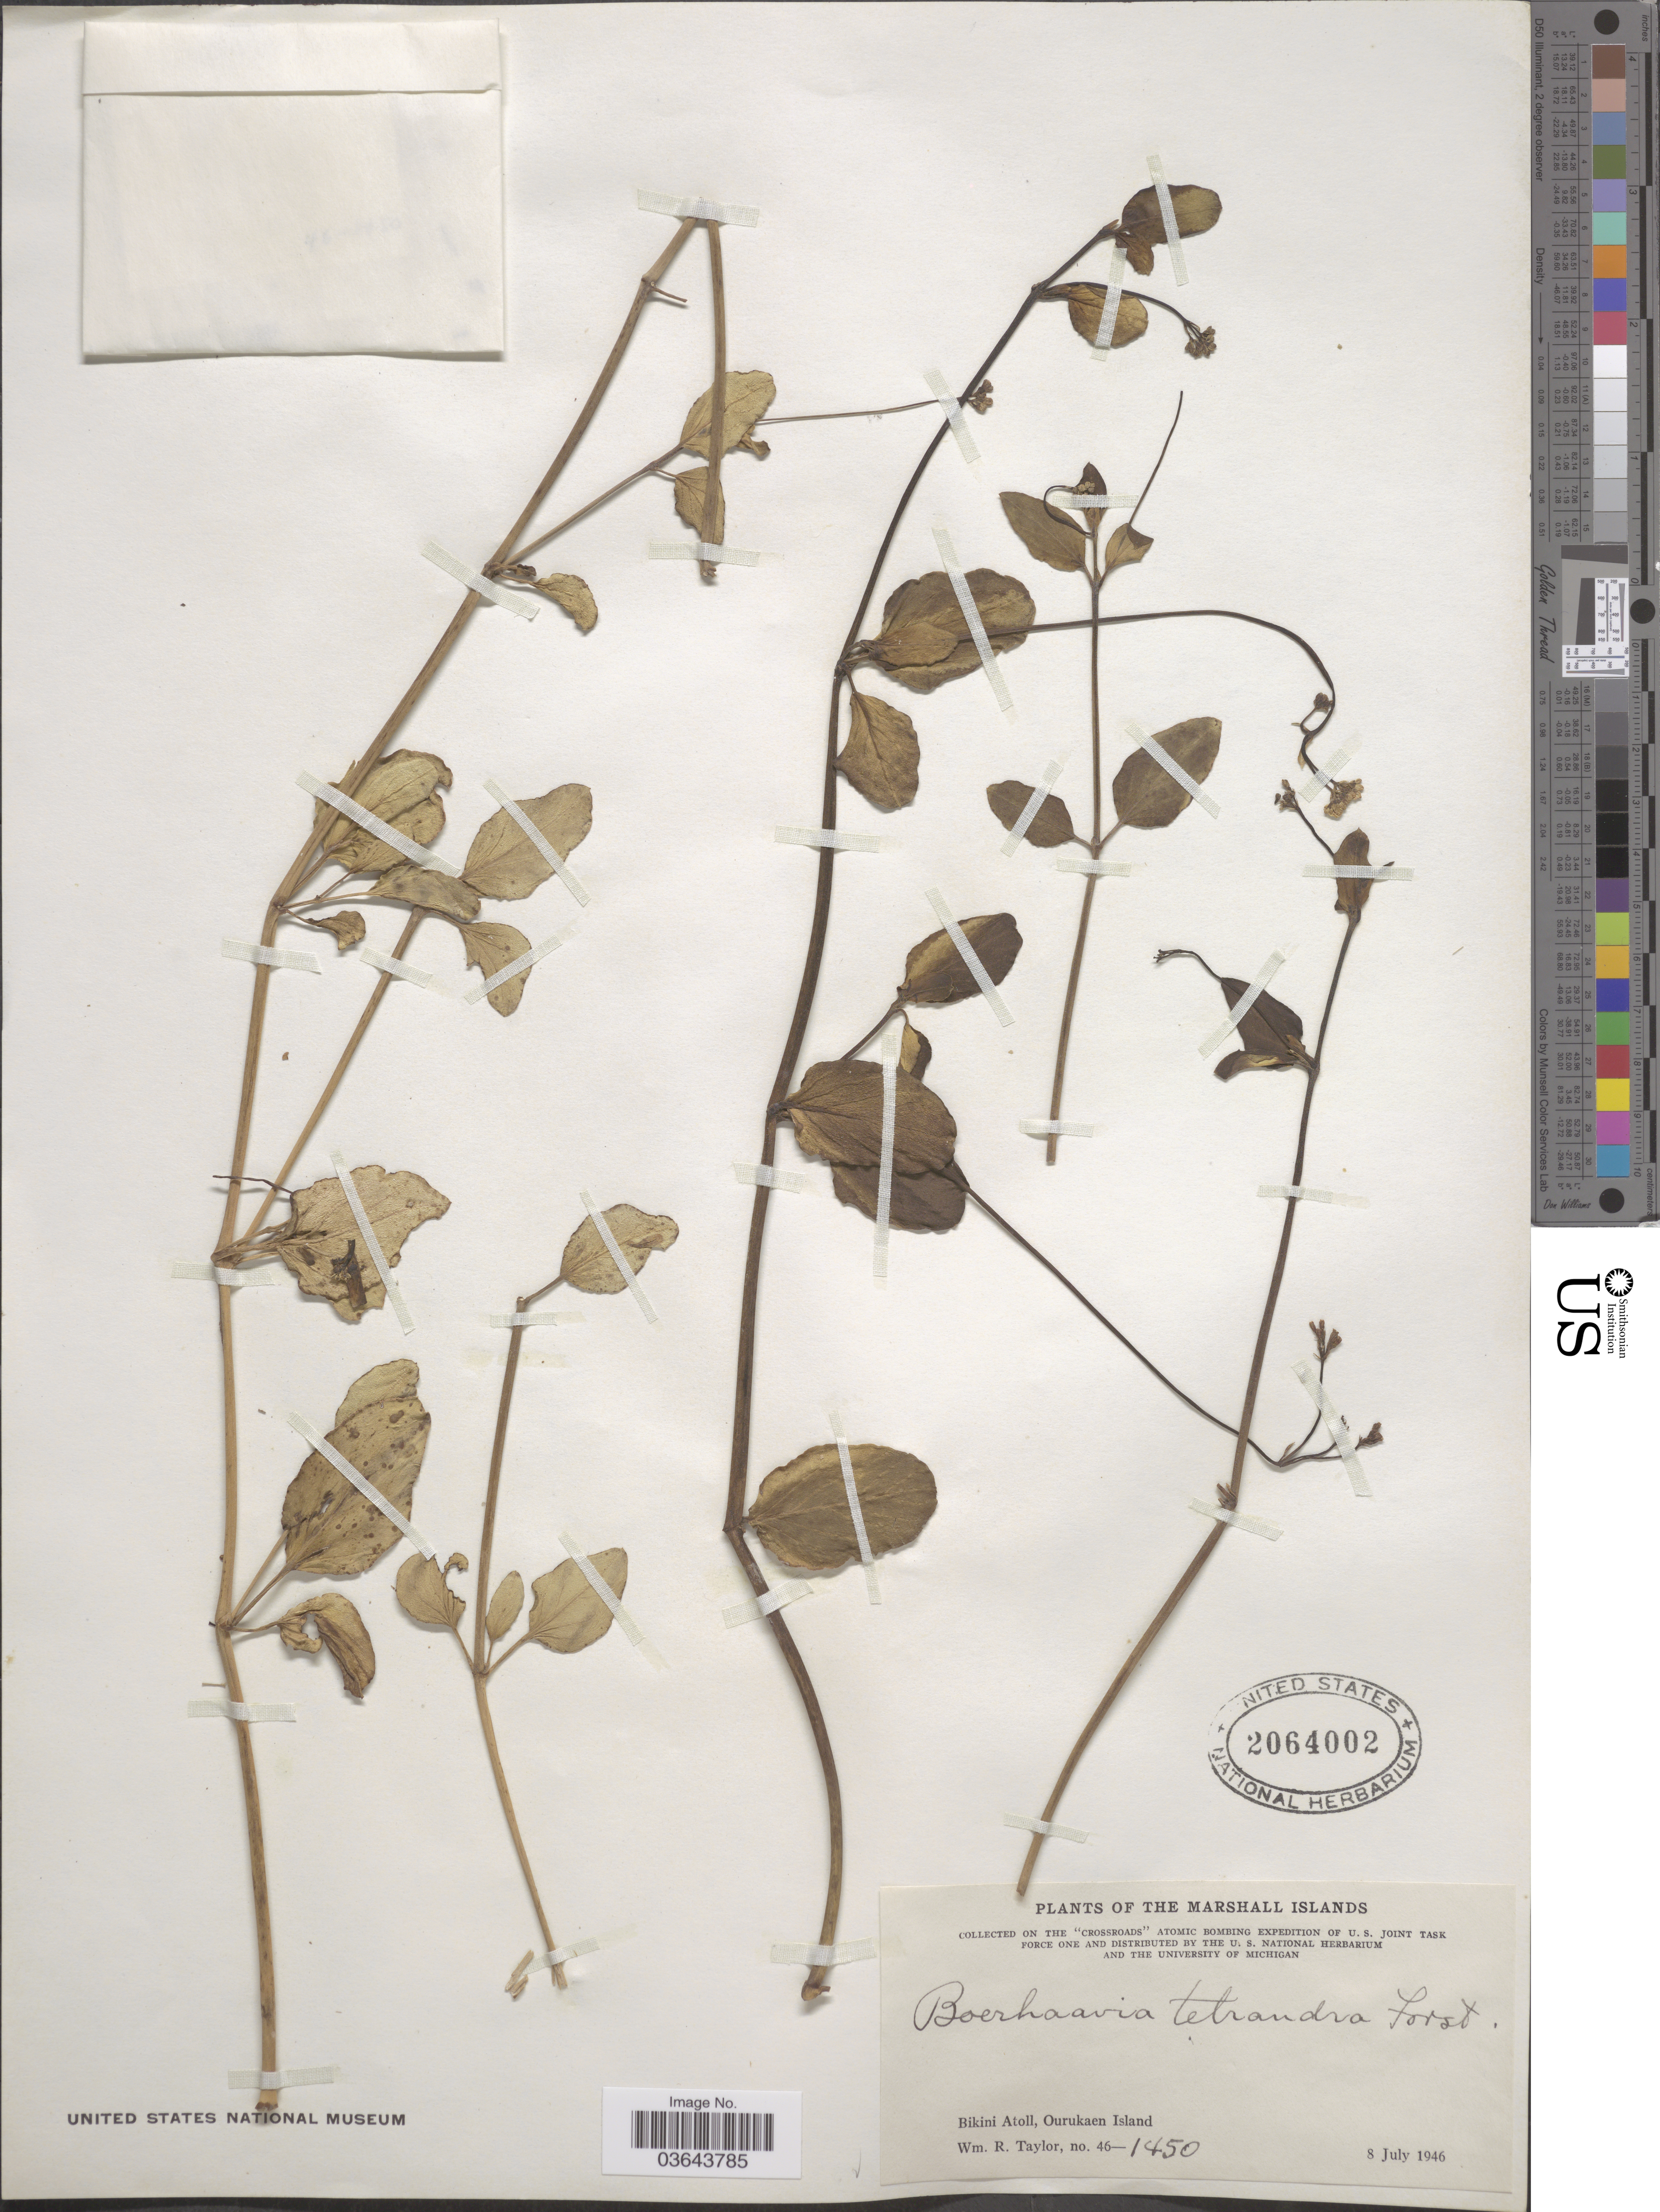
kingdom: Plantae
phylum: Tracheophyta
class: Magnoliopsida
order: Caryophyllales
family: Nyctaginaceae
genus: Boerhavia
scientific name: Boerhavia tetrandra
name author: G. Forst.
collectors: W. R. Taylor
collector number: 46-1450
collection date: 1946-07-08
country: Marshall Islands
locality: Bikini Atoll, Ourukaen Island.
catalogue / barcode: US 2064002